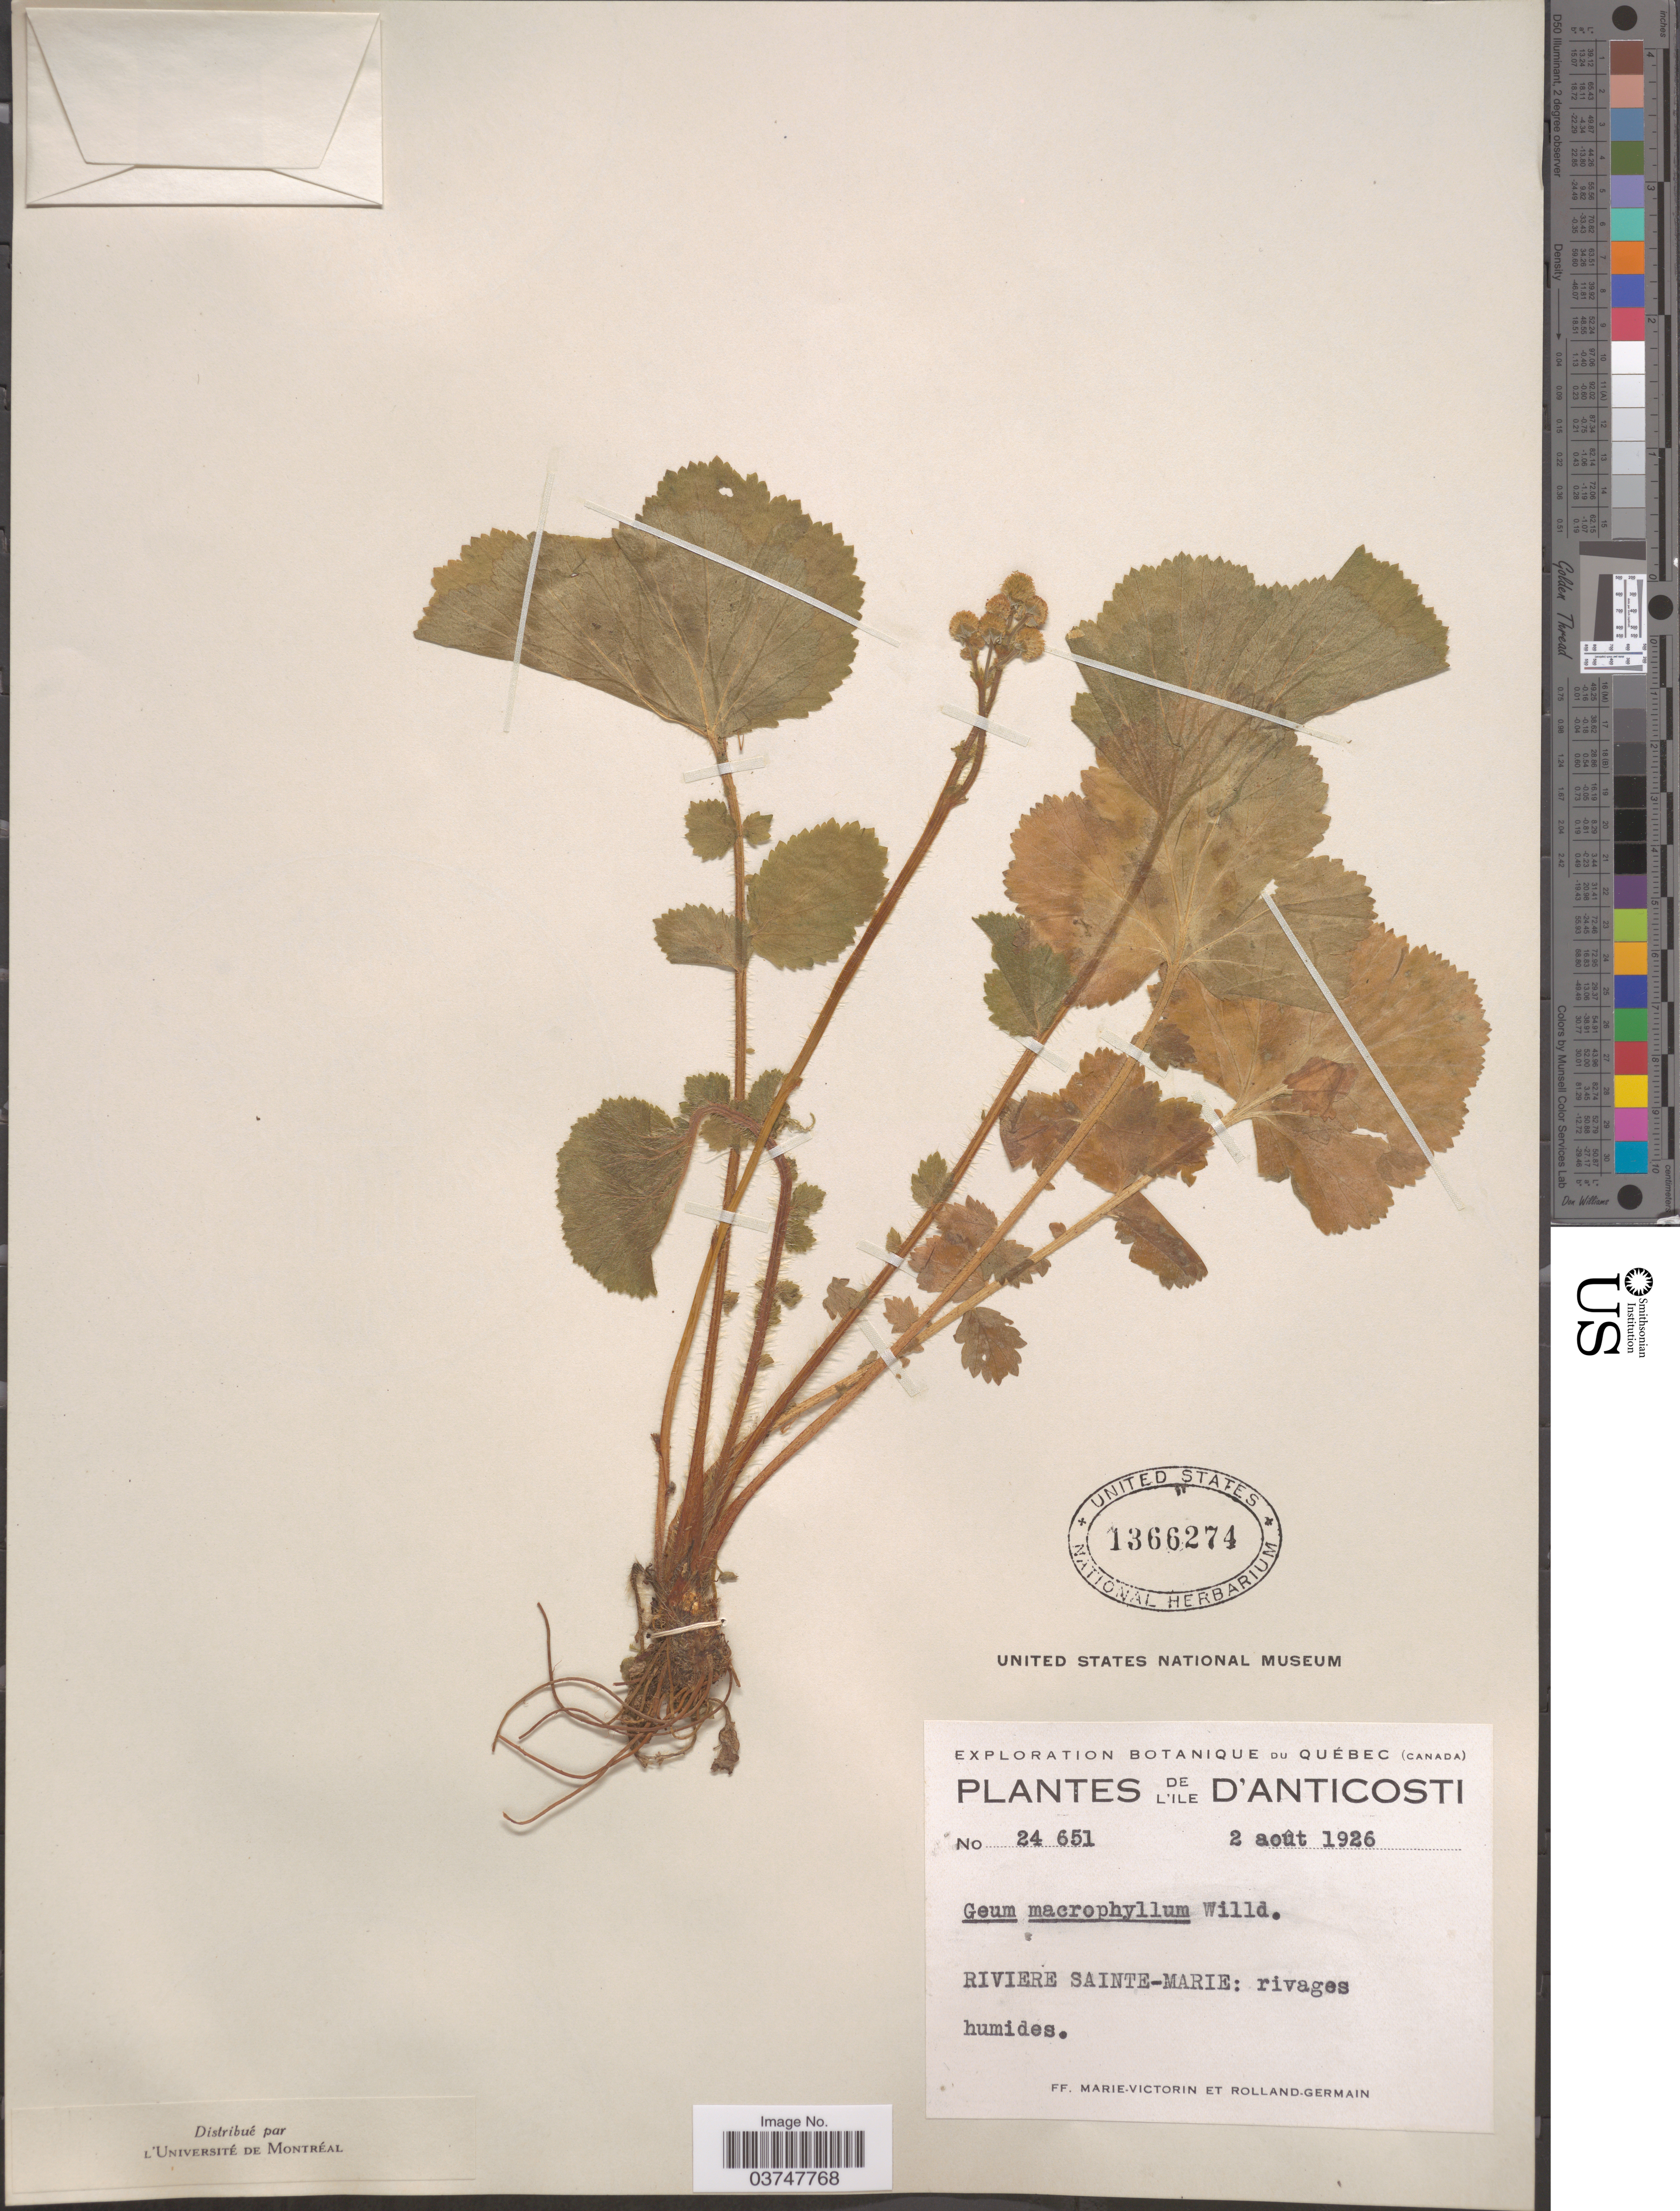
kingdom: Plantae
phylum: Tracheophyta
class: Magnoliopsida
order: Rosales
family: Rosaceae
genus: Geum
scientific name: Geum macrophyllum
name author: Willd.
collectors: F. Marie-Victorin & Rolland-Germain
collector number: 24651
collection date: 1926-08-02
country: Canada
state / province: Quebec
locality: Ile d'Anticosti. Riviere Sainte-Marie.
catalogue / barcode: US 1366274